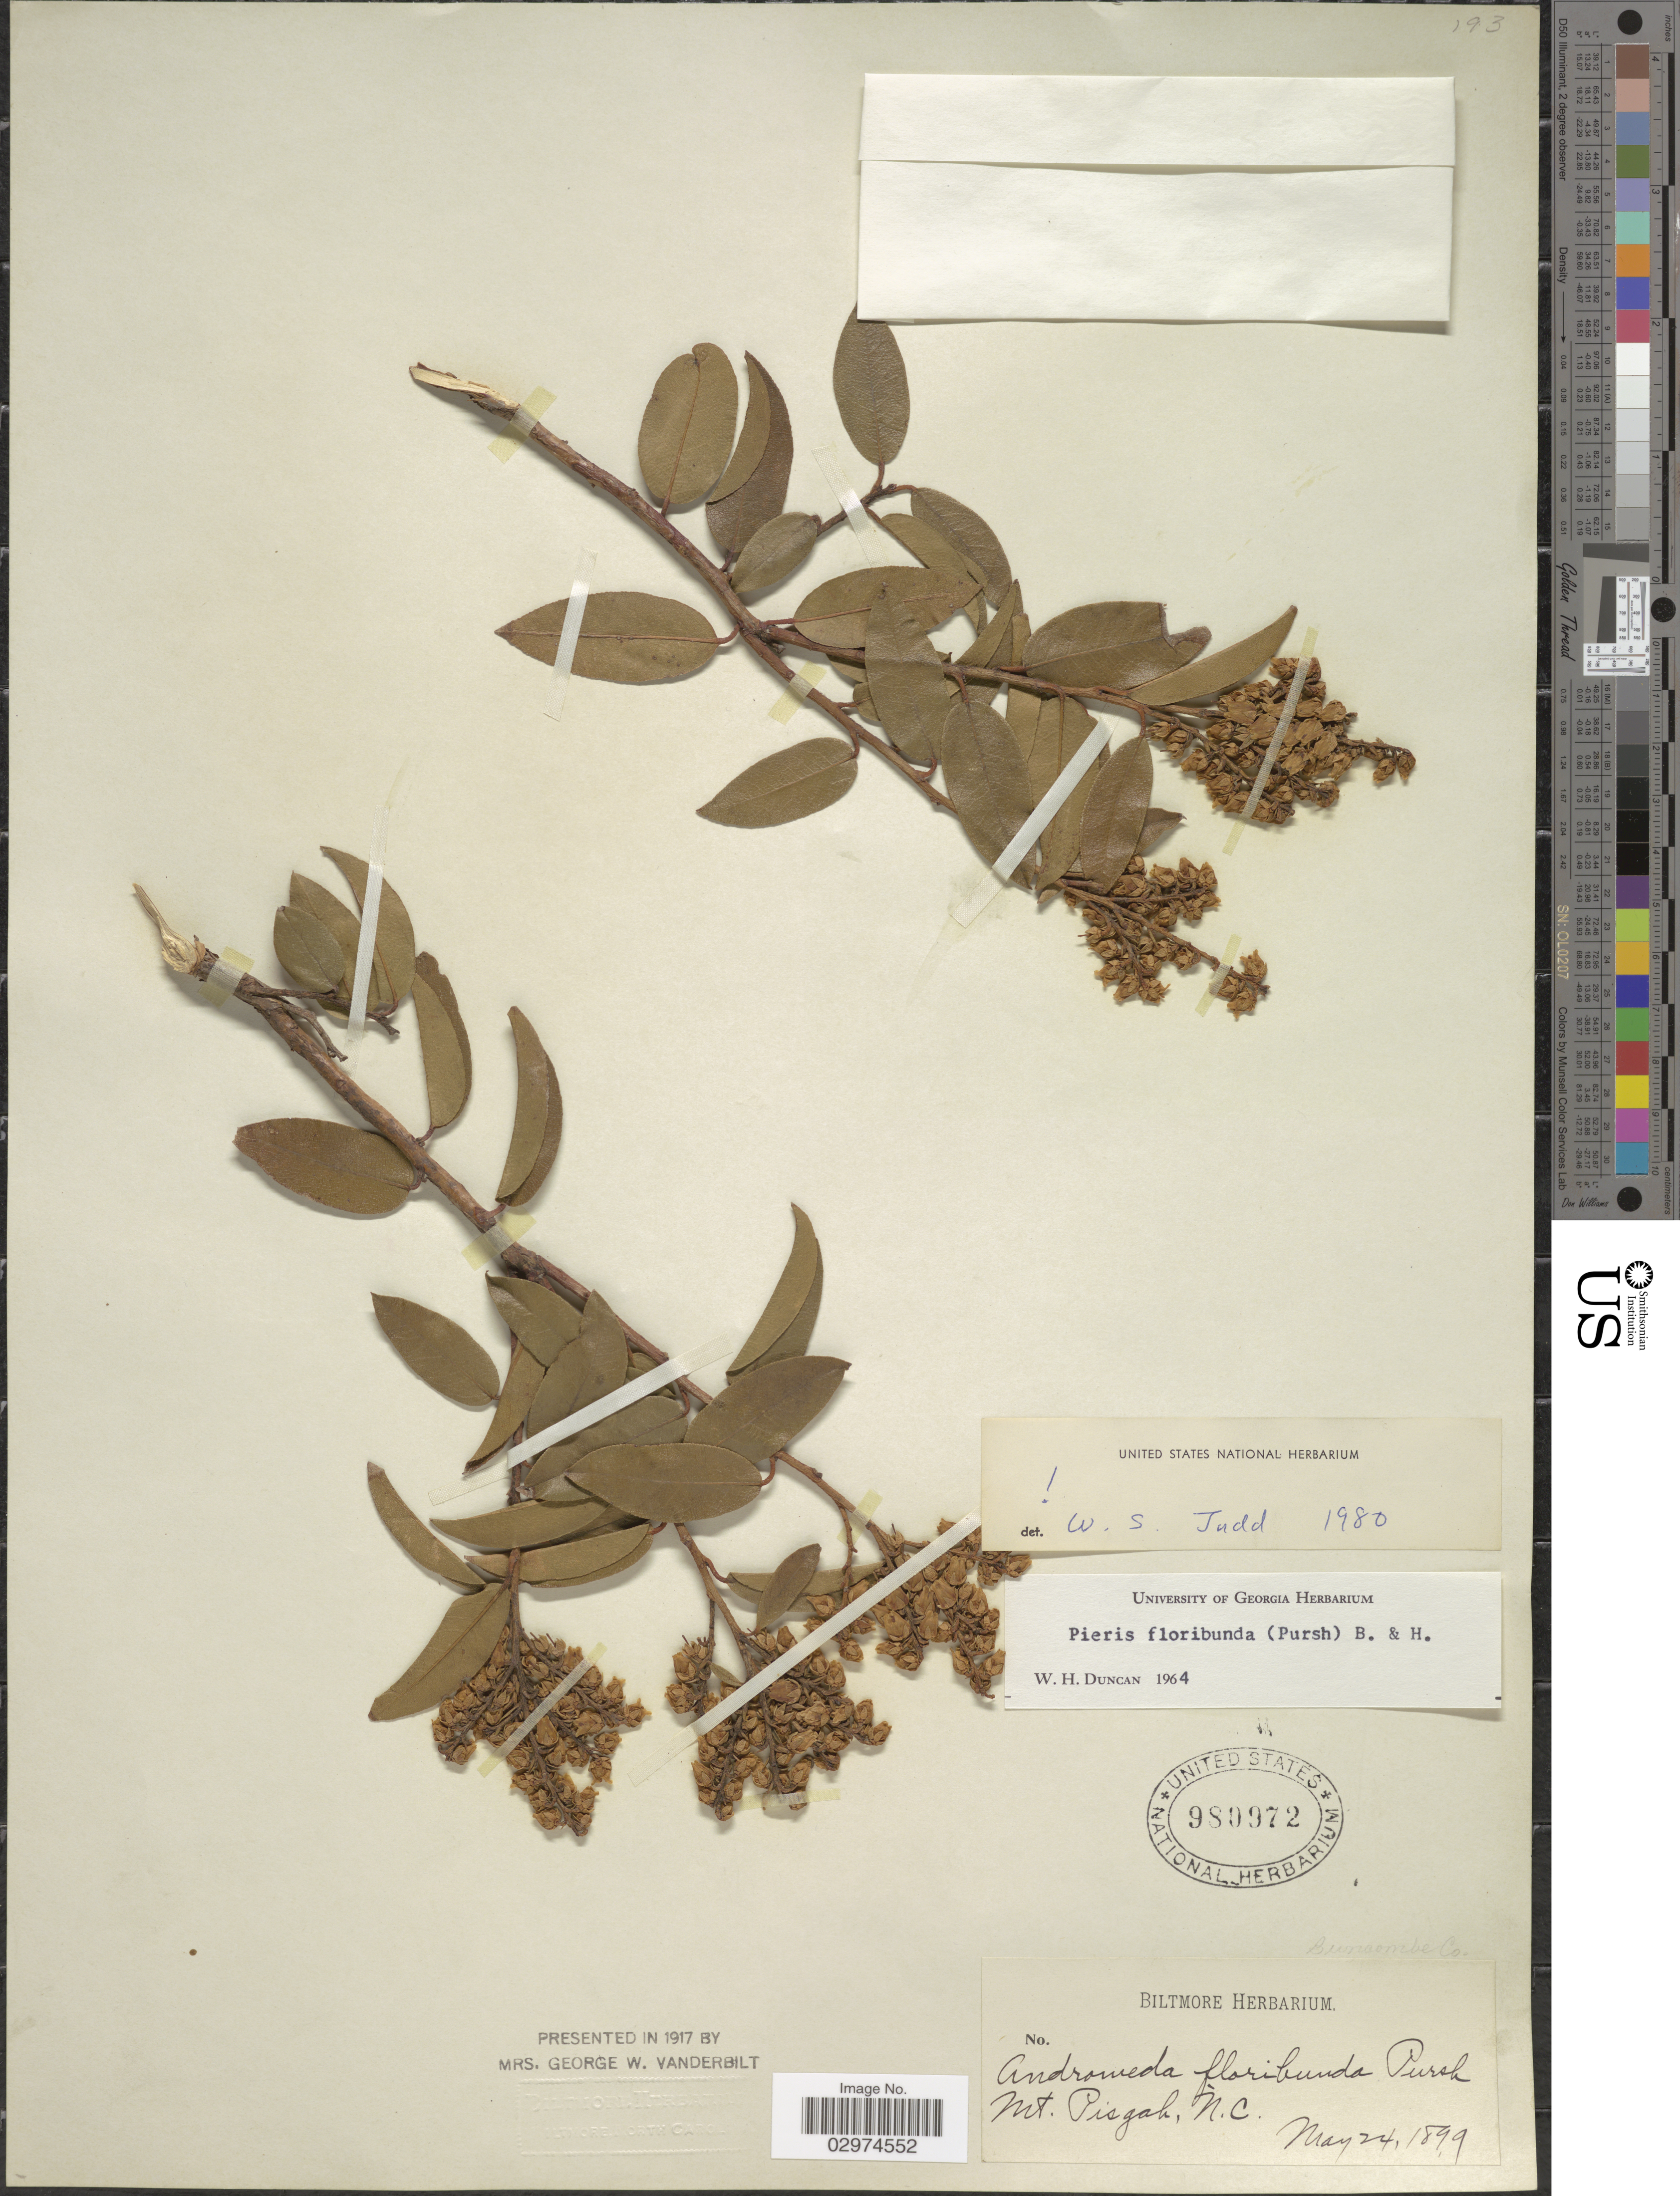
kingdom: Plantae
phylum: Tracheophyta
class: Magnoliopsida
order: Ericales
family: Ericaceae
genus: Pieris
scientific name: Pieris floribunda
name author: (Pursh) Benth. & Hook. f.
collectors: ex herb. Biltmore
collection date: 1899-05-24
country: United States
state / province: North Carolina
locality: Mt. Pisgah. Buncombe Co.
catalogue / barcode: US 980972